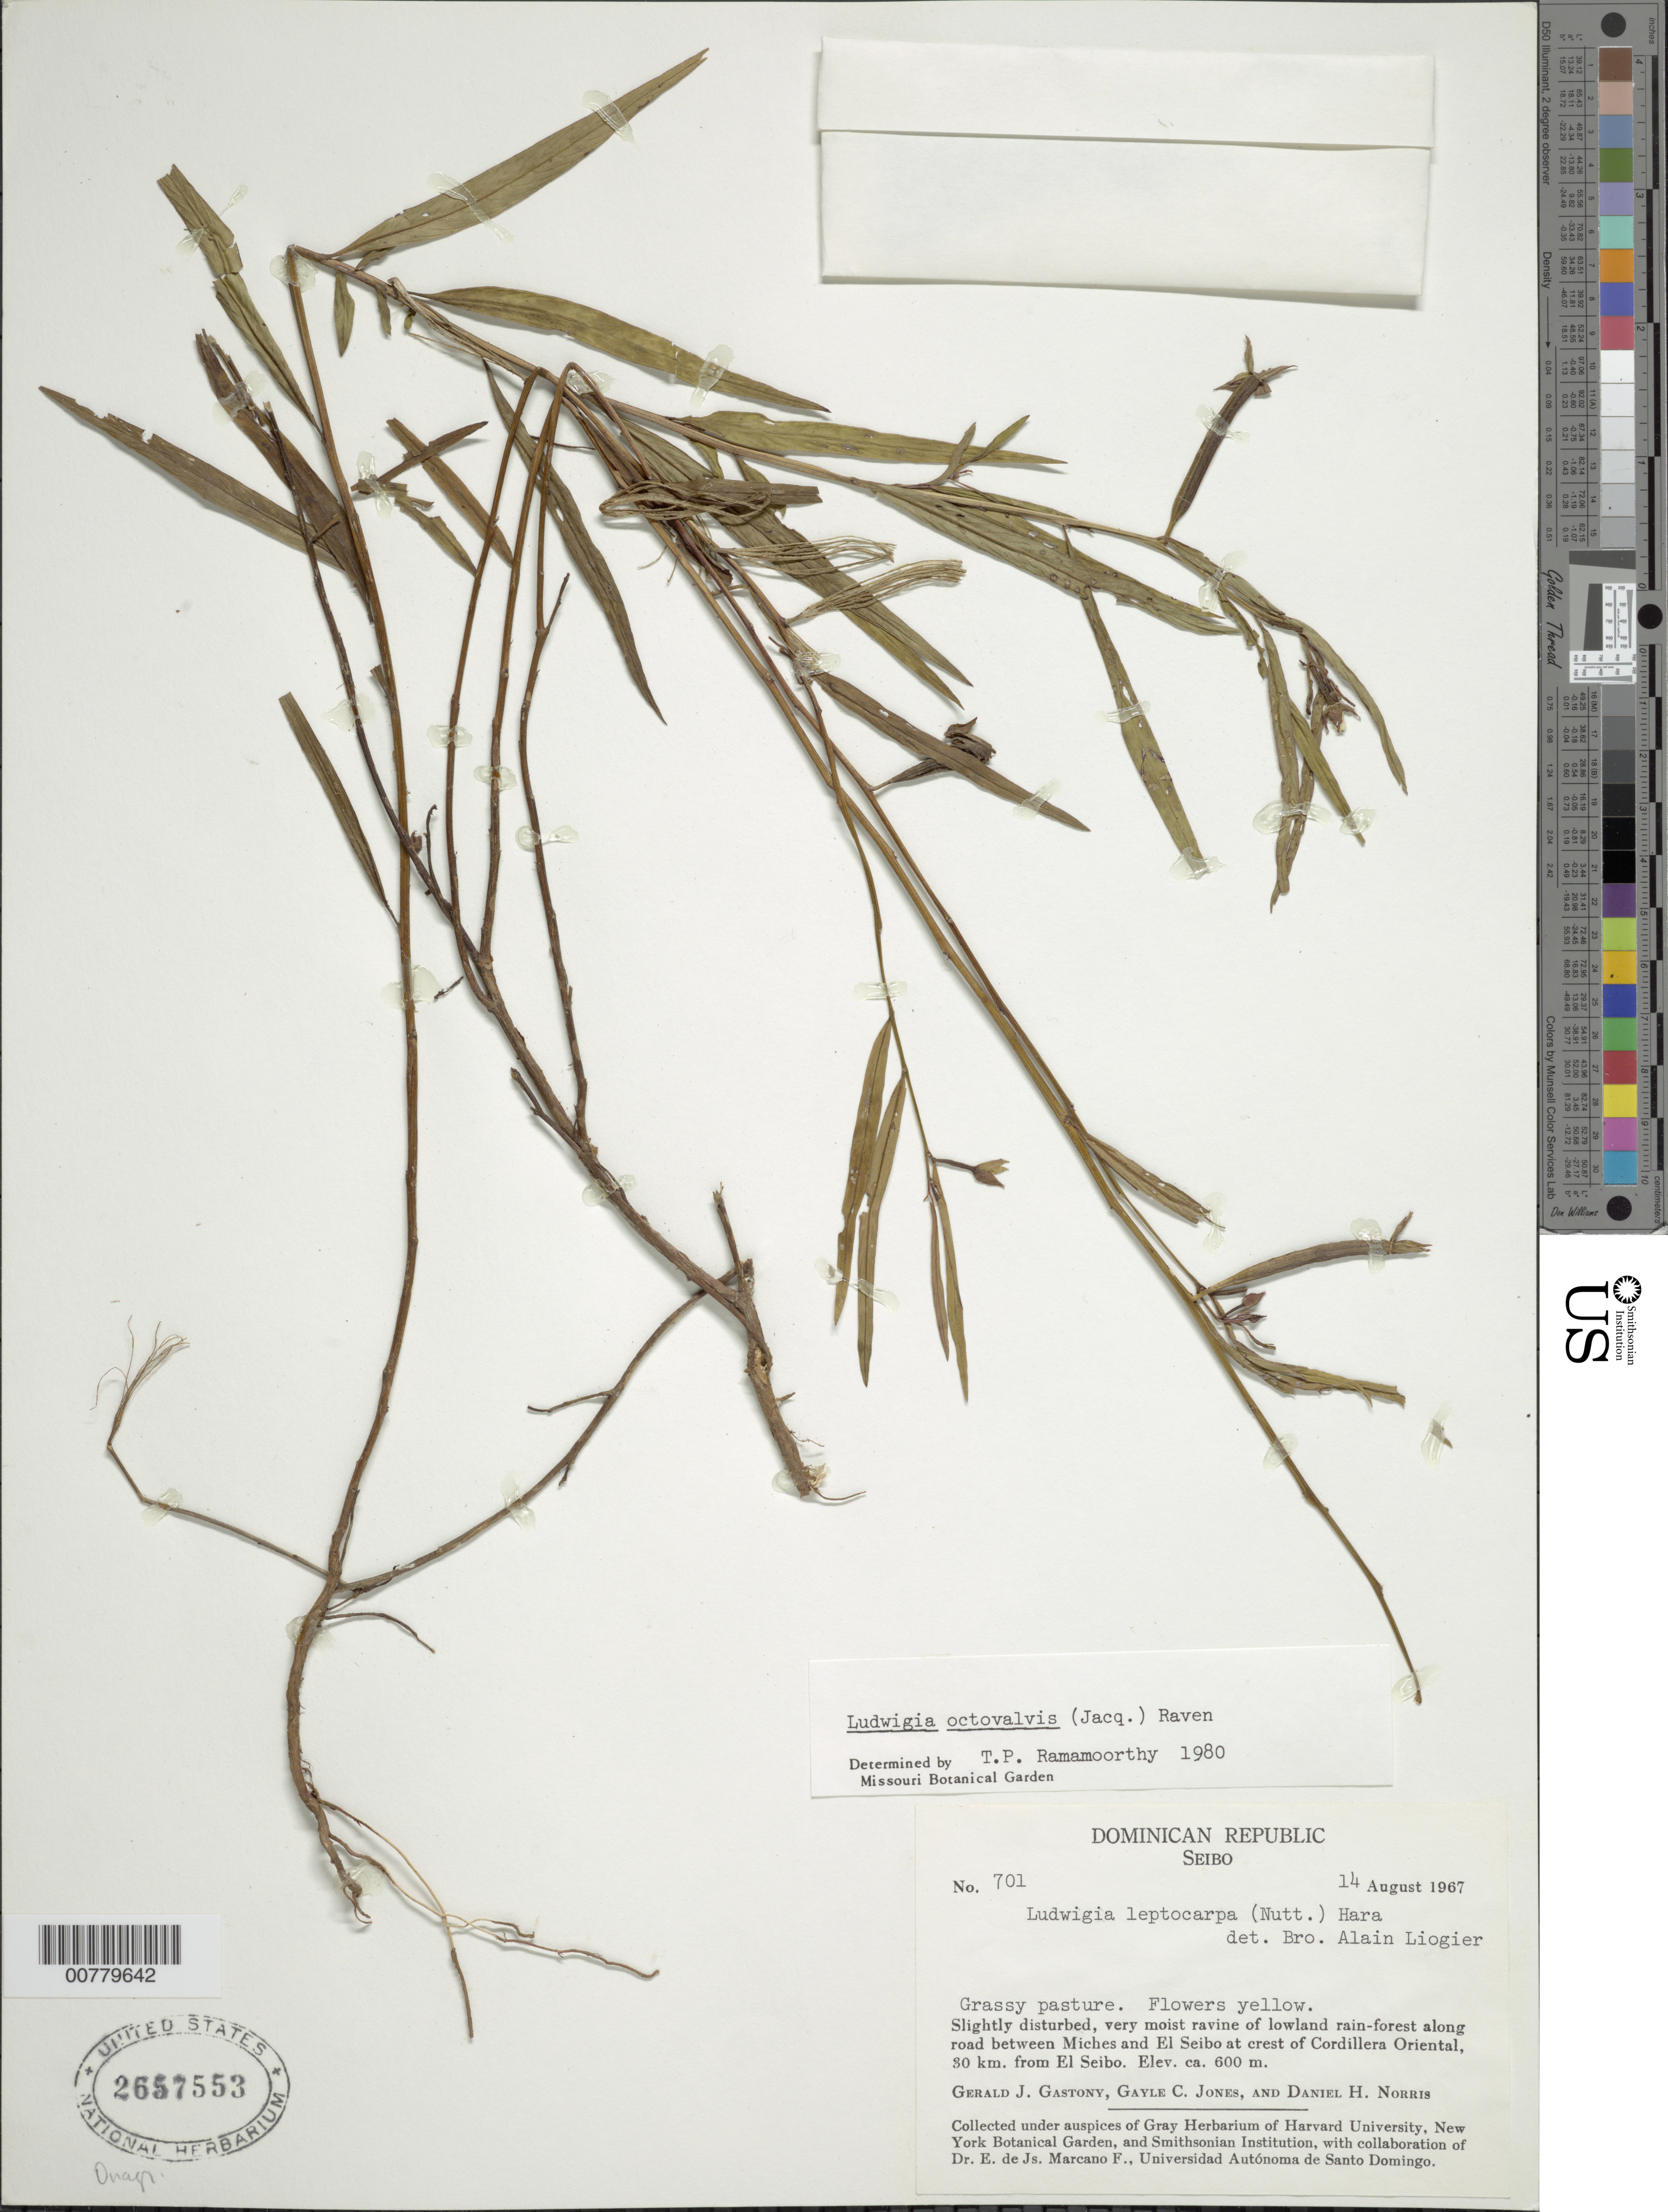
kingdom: Plantae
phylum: Tracheophyta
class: Magnoliopsida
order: Myrtales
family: Onagraceae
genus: Ludwigia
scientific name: Ludwigia octovalvis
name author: (Jacq.) P.H. Raven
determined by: Ramamoorthy, T. P.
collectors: G. Gastony, G. C. Jones & D. H. Norris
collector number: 701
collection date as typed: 14 Aug 1967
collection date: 1967-08-14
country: Dominican Republic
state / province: El Seibo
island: Hispaniola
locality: Along road between Miches and El Seibo at crest of Cordillera Oriental, 30 km from El seibo.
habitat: Grassy pasture; slightly disturbed, very moist ravine of lowland rain-forest along road.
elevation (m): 600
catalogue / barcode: US 2657553